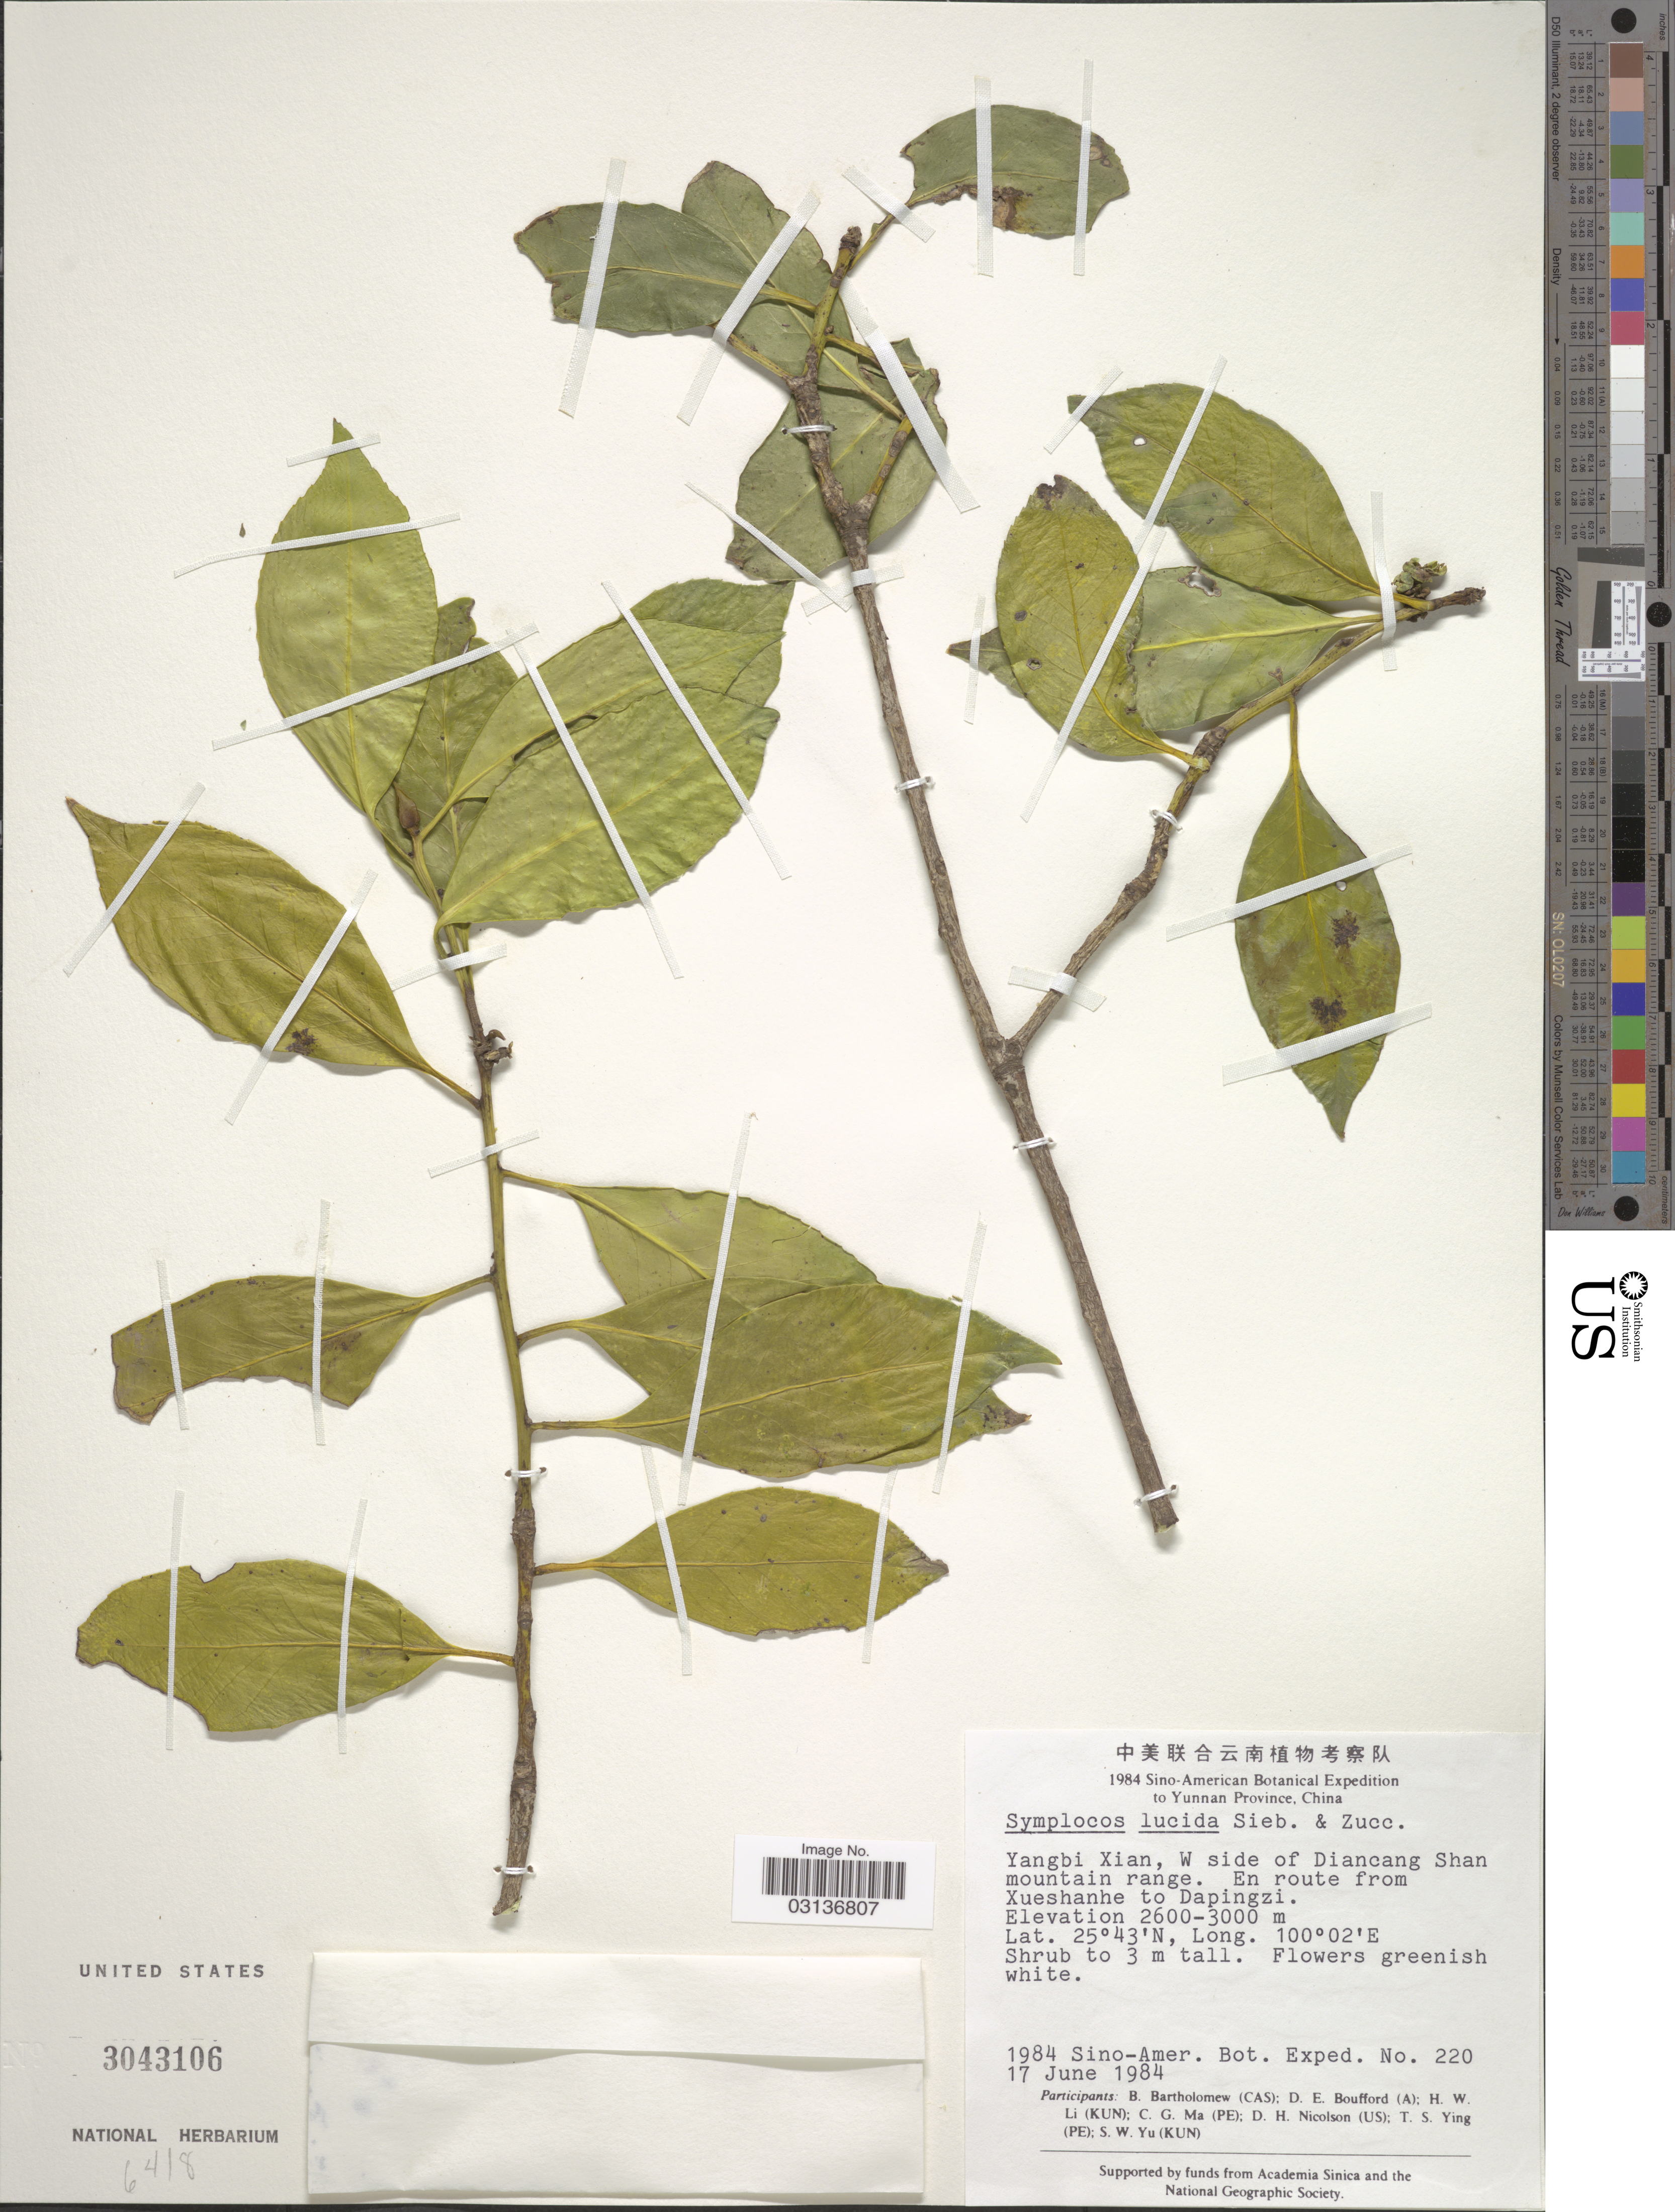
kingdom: Plantae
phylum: Tracheophyta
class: Magnoliopsida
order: Ericales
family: Symplocaceae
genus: Symplocos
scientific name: Symplocos lucida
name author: (Thurb.) Siebold & Zucc.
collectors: Sino-Amer. Bot. Exped. 1984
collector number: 220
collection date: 1984-06-17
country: China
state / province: Yunnan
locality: Yangbi Xian, W side of Diancang Shan mountain range. En route from Xueshanhe to Dapingzi.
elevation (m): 2600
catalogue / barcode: US 3043106